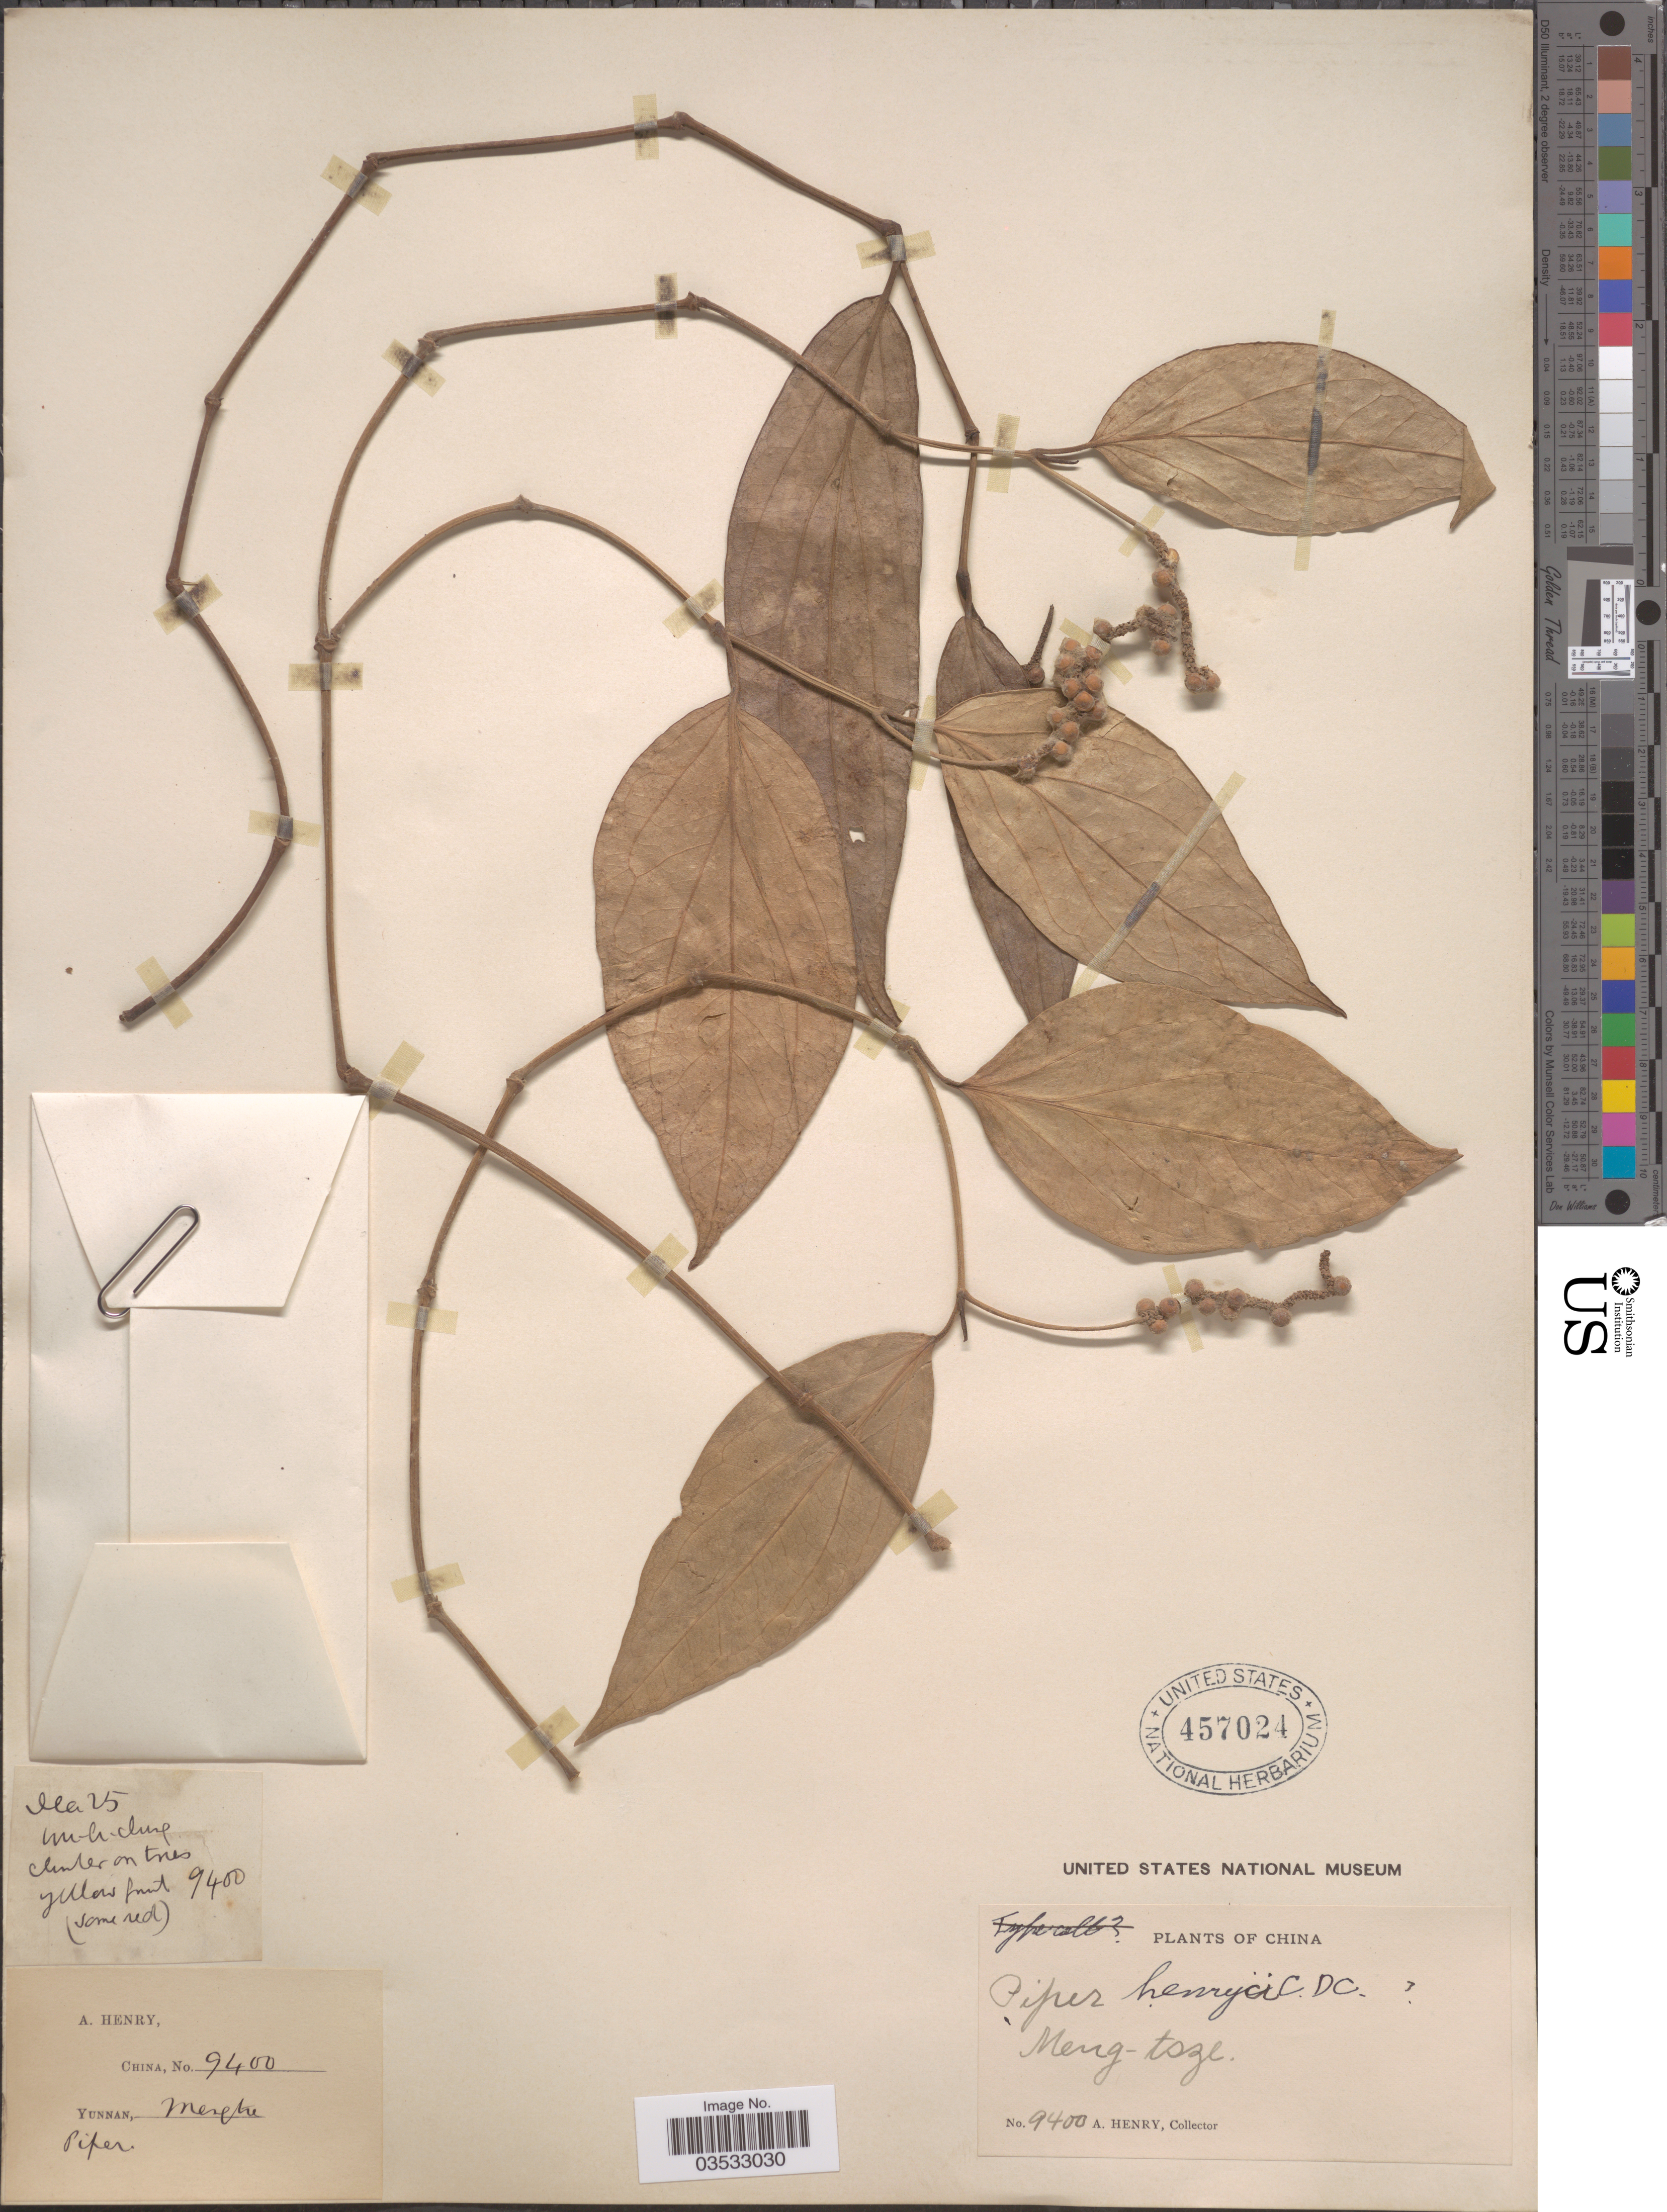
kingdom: Plantae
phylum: Tracheophyta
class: Magnoliopsida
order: Piperales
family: Piperaceae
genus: Piper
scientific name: Piper wallichianum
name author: (Miq.) Hand.-Mazz.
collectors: A. Henry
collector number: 9400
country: China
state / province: Yunnan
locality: Meng-tsze.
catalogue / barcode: US 457024